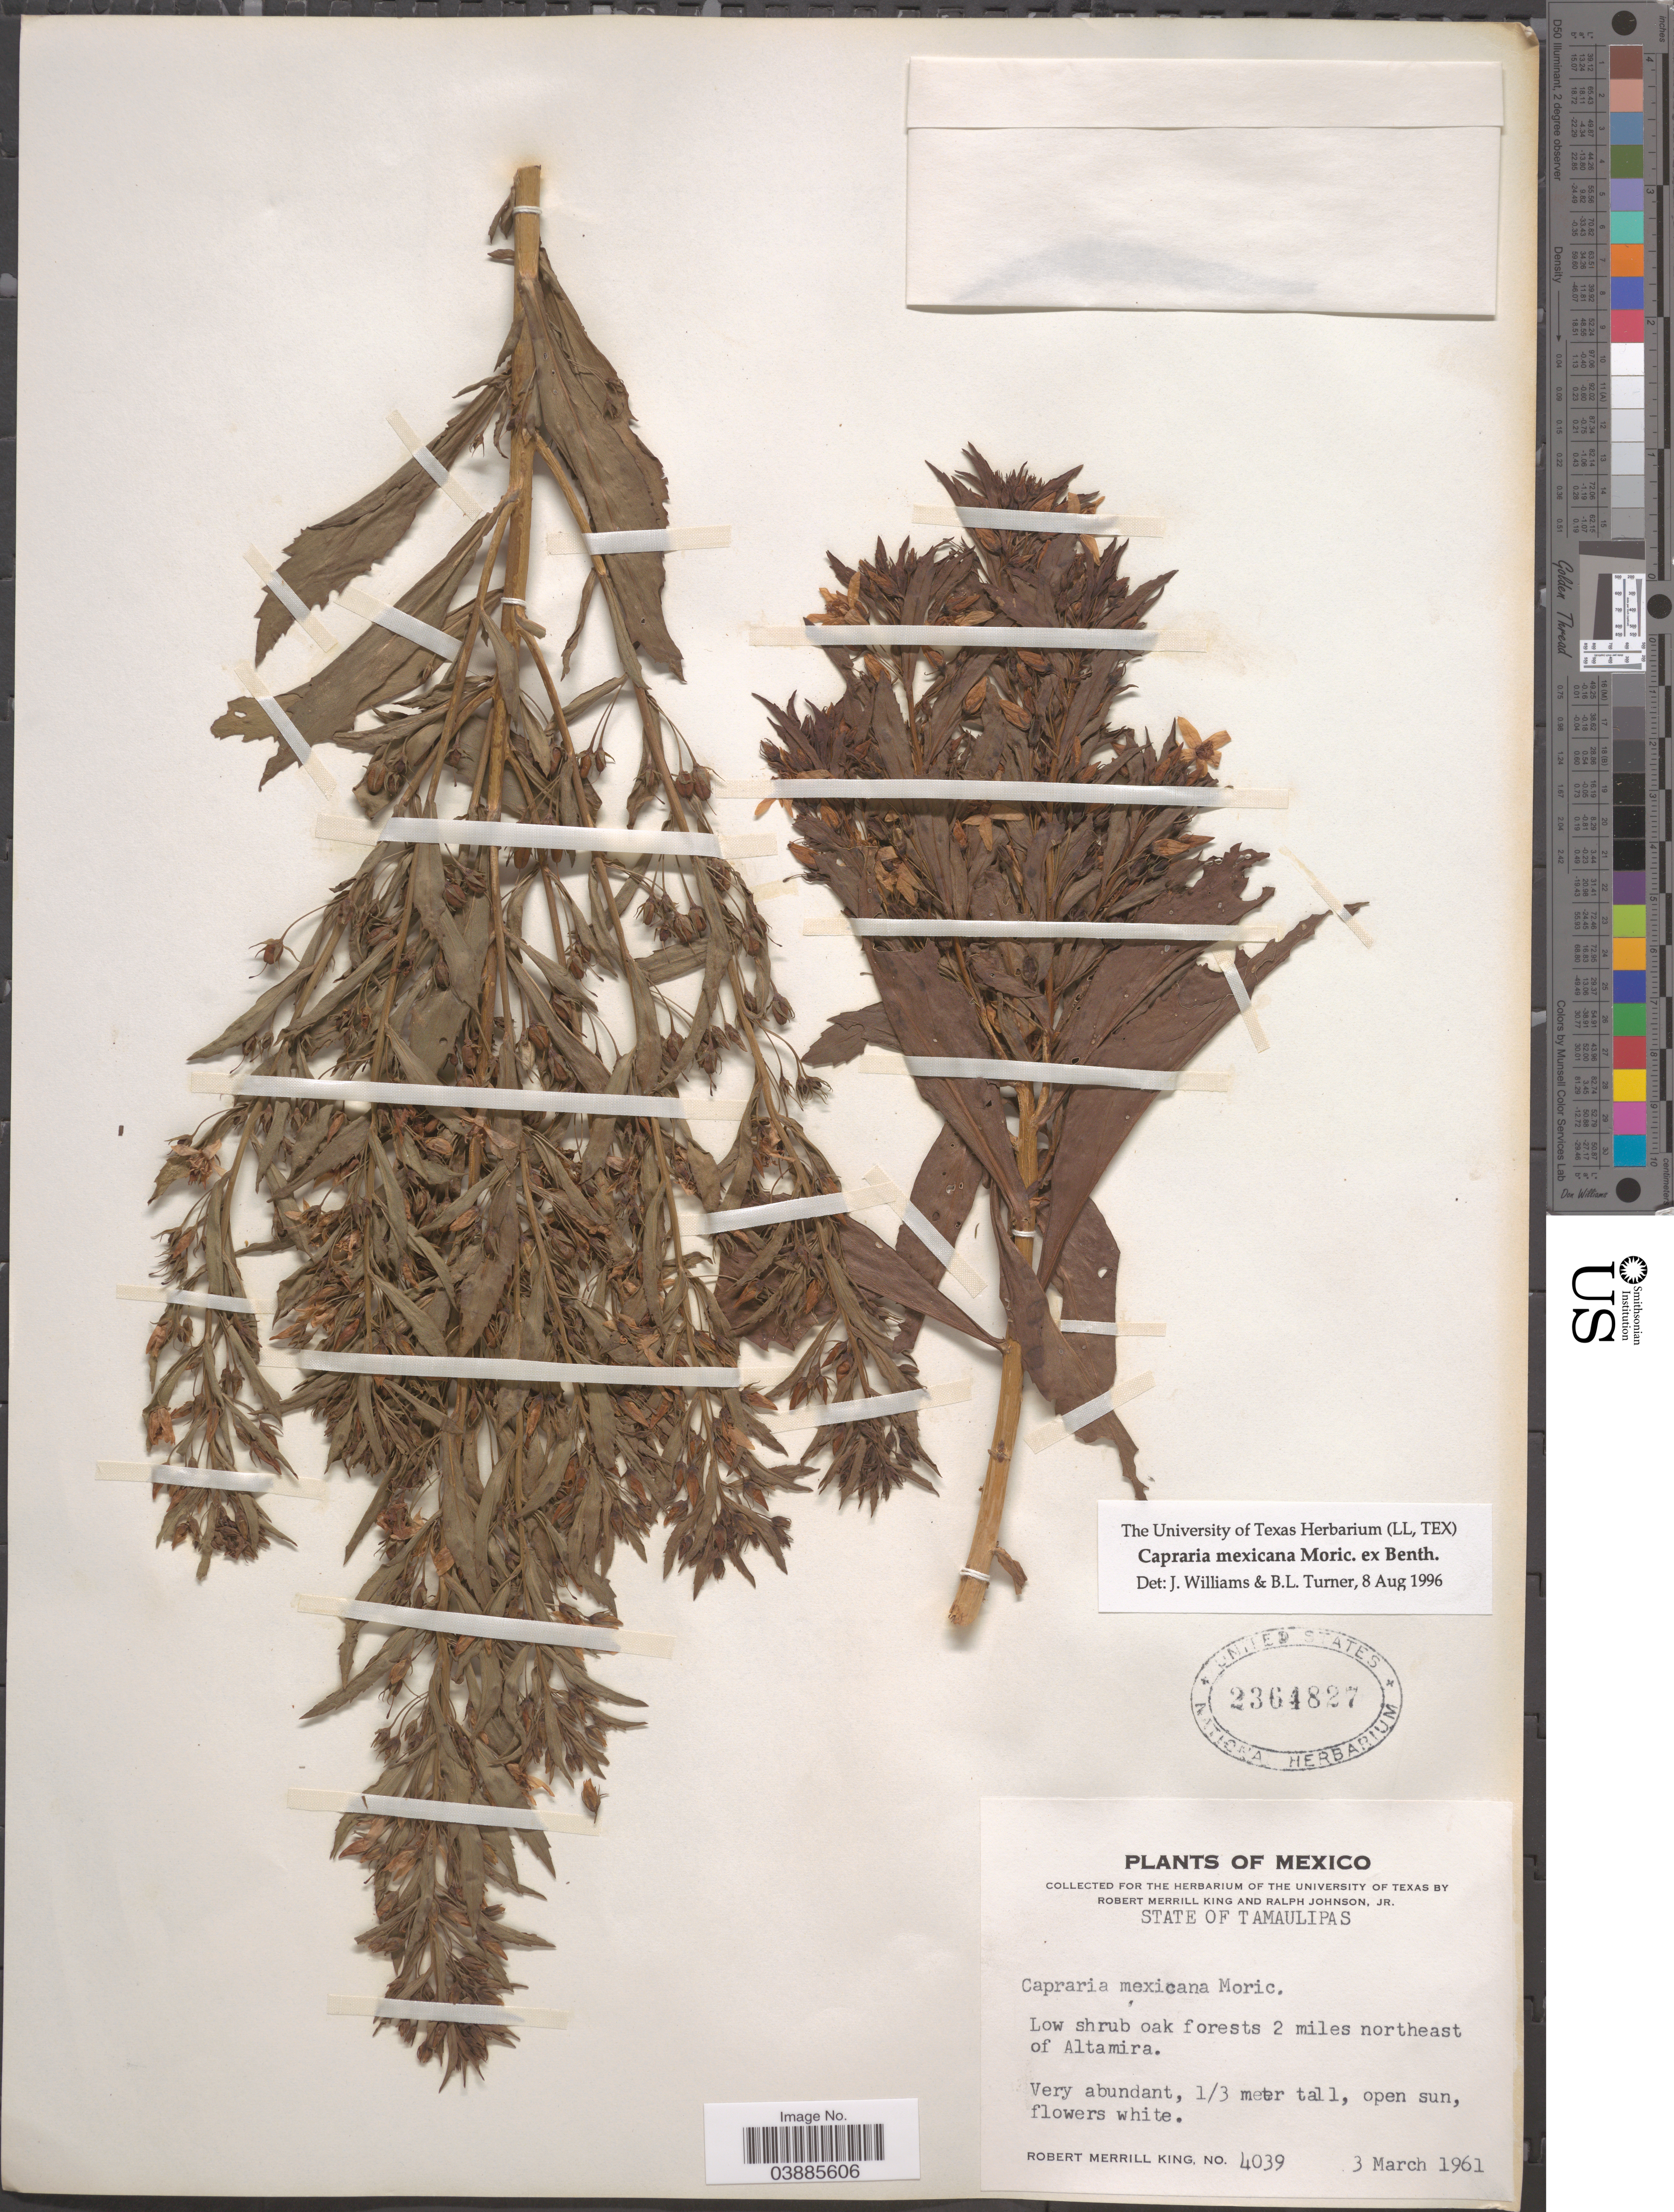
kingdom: Plantae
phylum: Tracheophyta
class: Magnoliopsida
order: Lamiales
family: Scrophulariaceae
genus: Capraria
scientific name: Capraria mexicana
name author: Moric. ex Benth.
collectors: R. M. King & R. Johnson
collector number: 4039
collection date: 1961-03-03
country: Mexico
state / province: Tamaulipas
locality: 2 miles northeast of Altamira.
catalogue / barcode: US 2364827